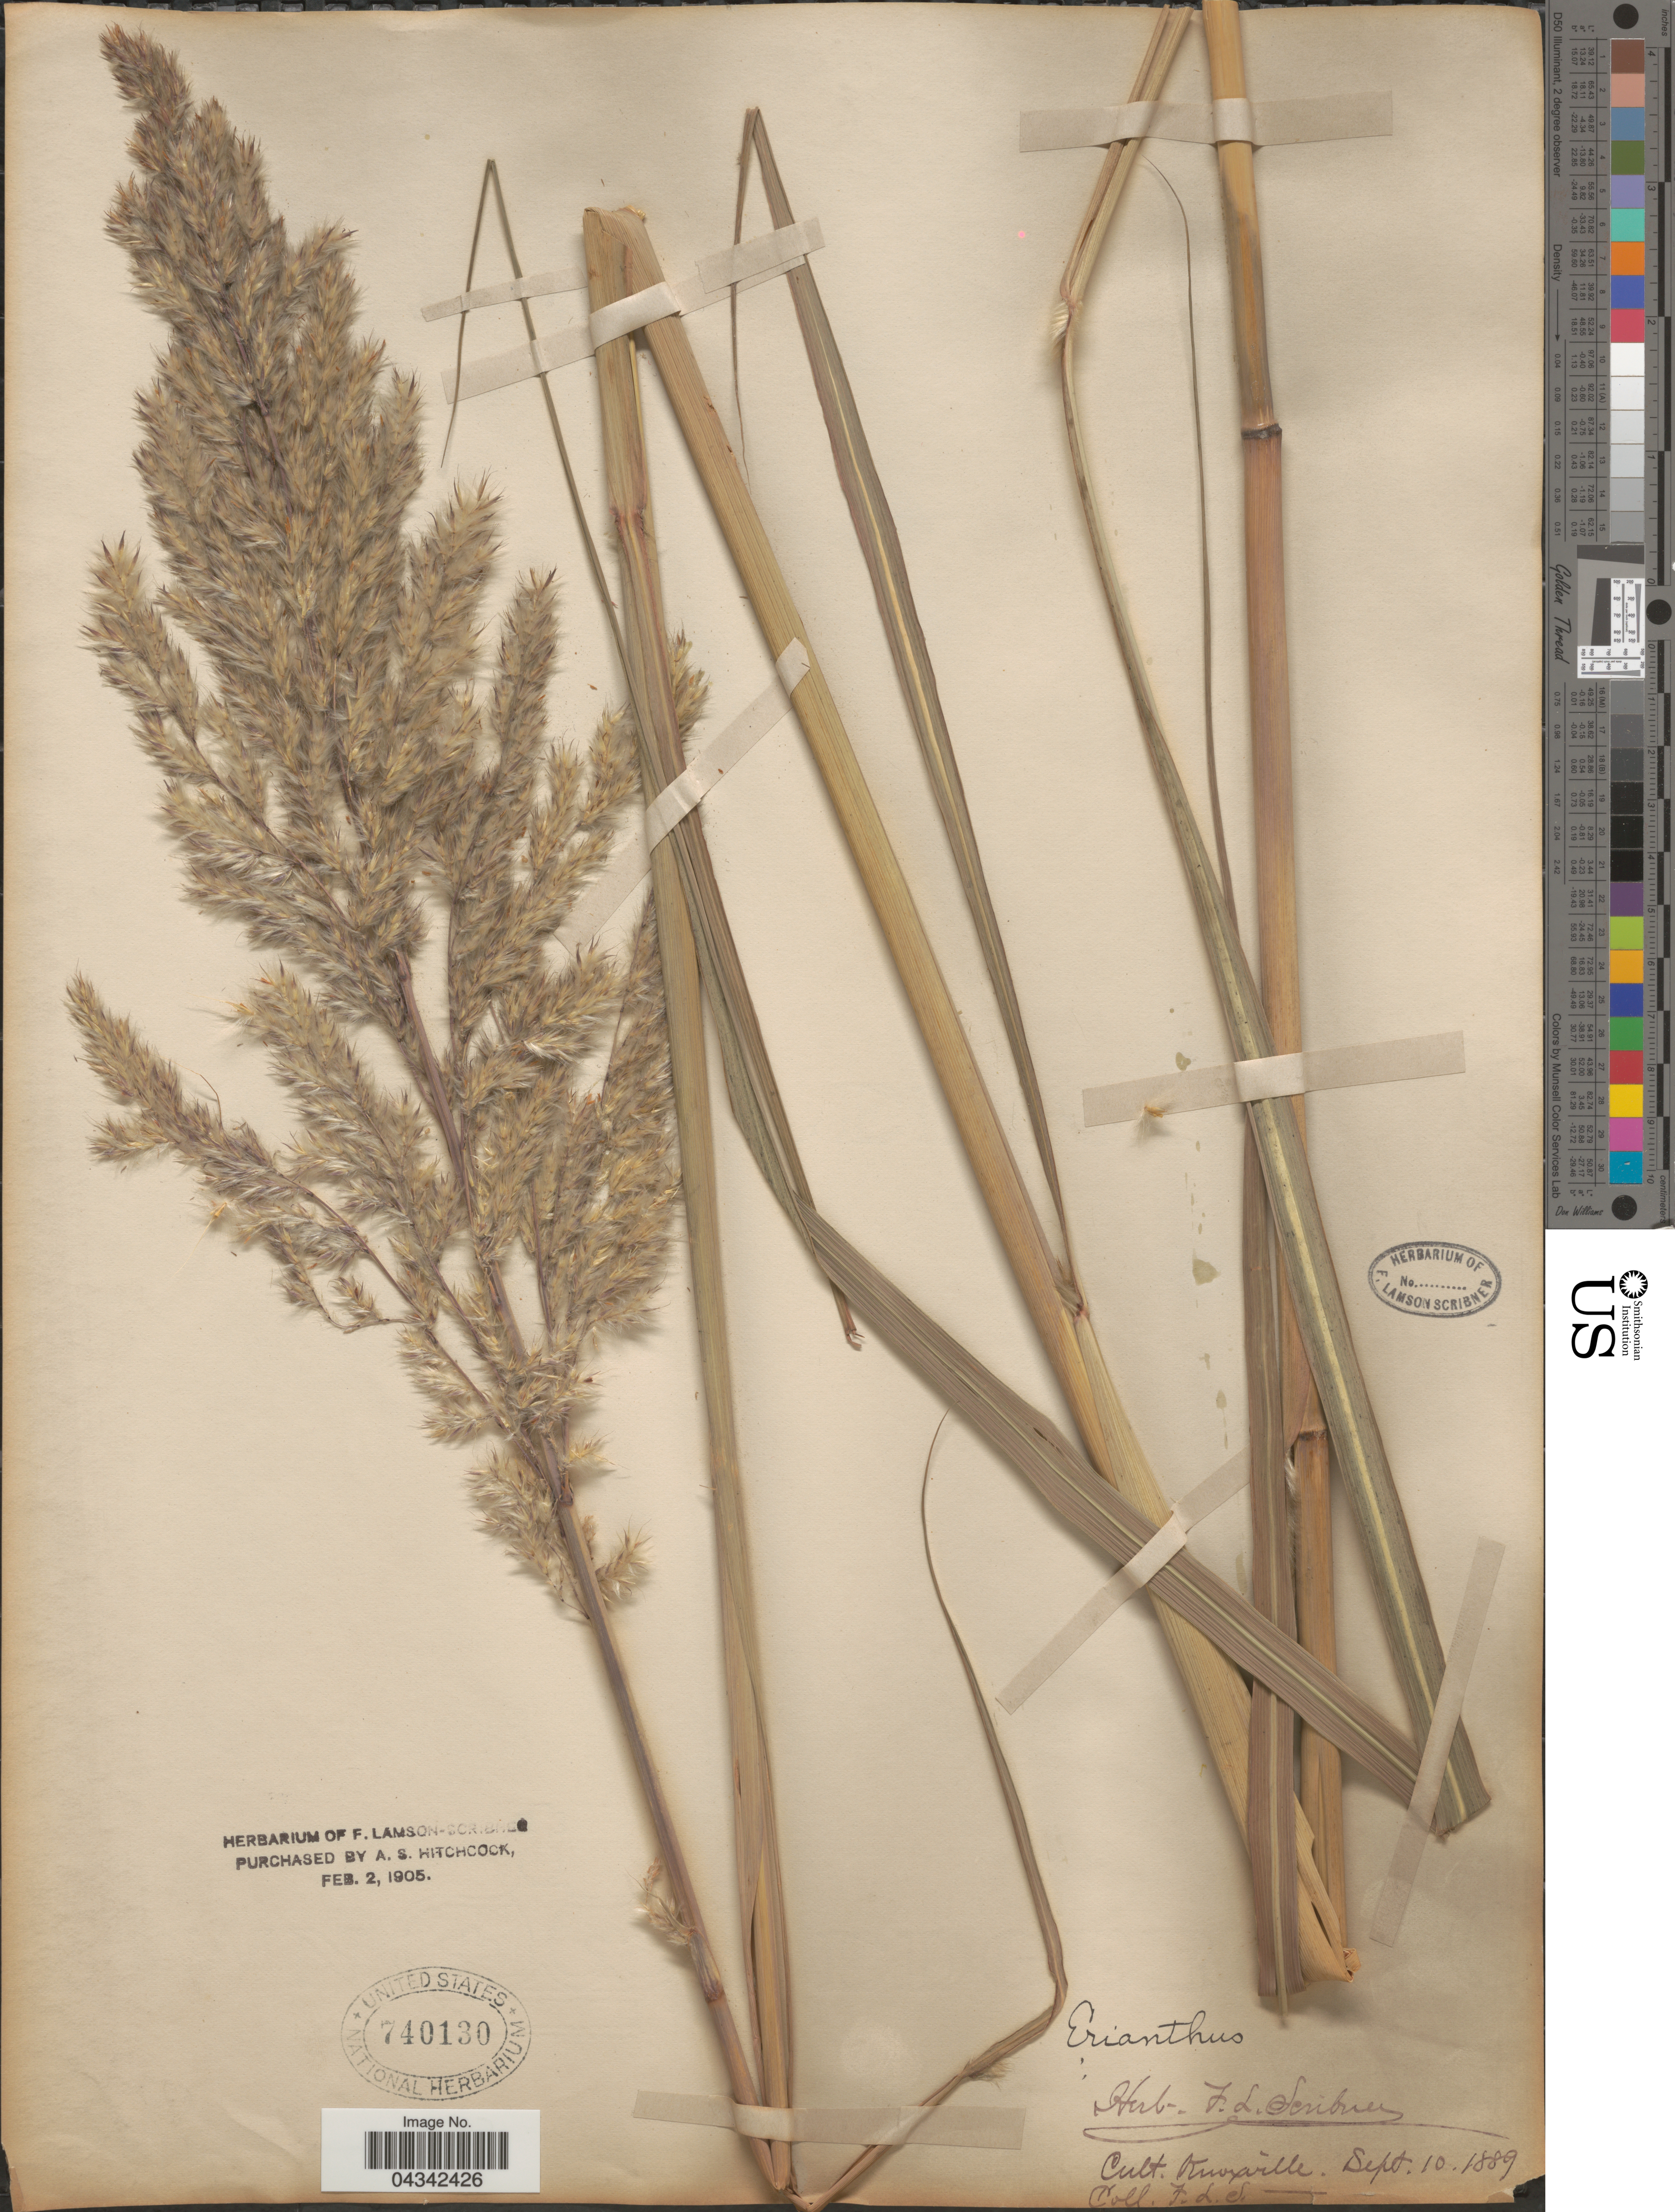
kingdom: Plantae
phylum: Tracheophyta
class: Liliopsida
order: Poales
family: Poaceae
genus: Tripidium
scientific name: Tripidium ravennae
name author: (L.) H. Scholz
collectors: F. Lamson-Scribner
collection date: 1889-09-10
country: United States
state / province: Tennessee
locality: Cult. Knoxville.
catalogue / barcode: US 740130